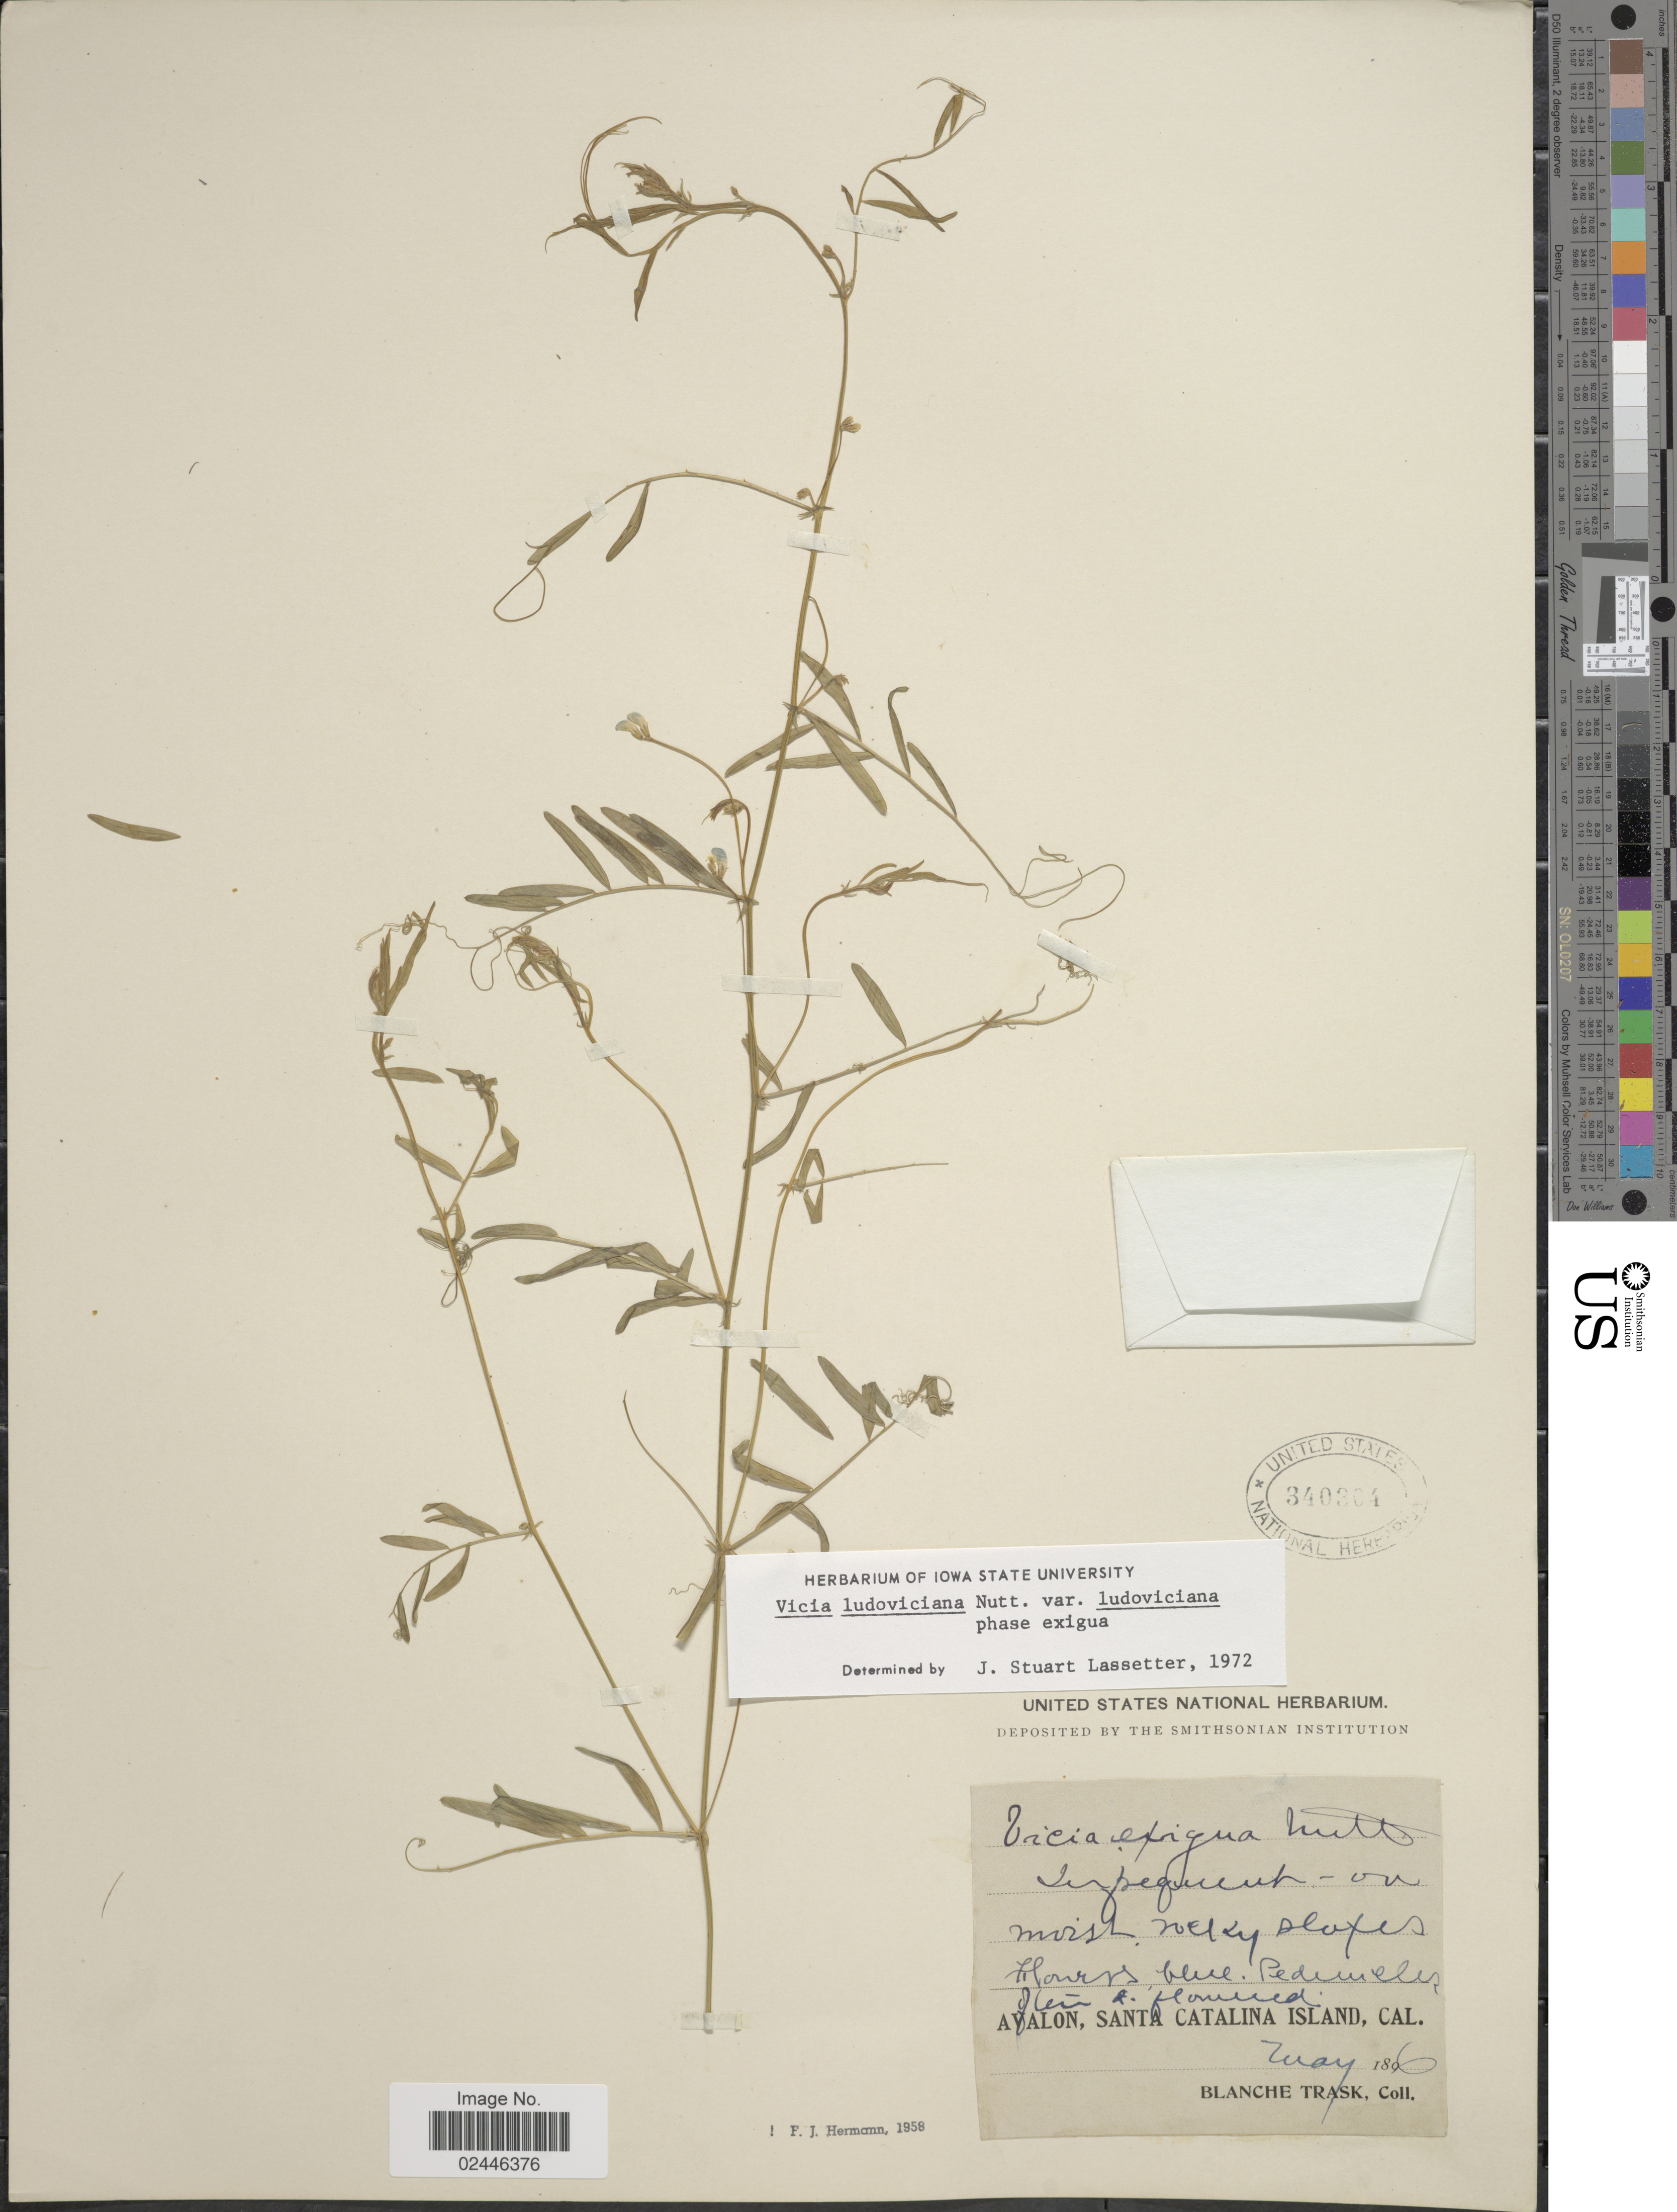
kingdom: Plantae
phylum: Tracheophyta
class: Magnoliopsida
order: Fabales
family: Fabaceae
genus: Vicia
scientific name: Vicia ludoviciana var. ludoviciana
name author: Nutt. ex Torr. & A. Gray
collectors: B. Trask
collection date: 1896-05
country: United States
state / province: California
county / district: Los Angeles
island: Santa Catalina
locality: Avalon, Santa Catalina Island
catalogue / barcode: US 340304